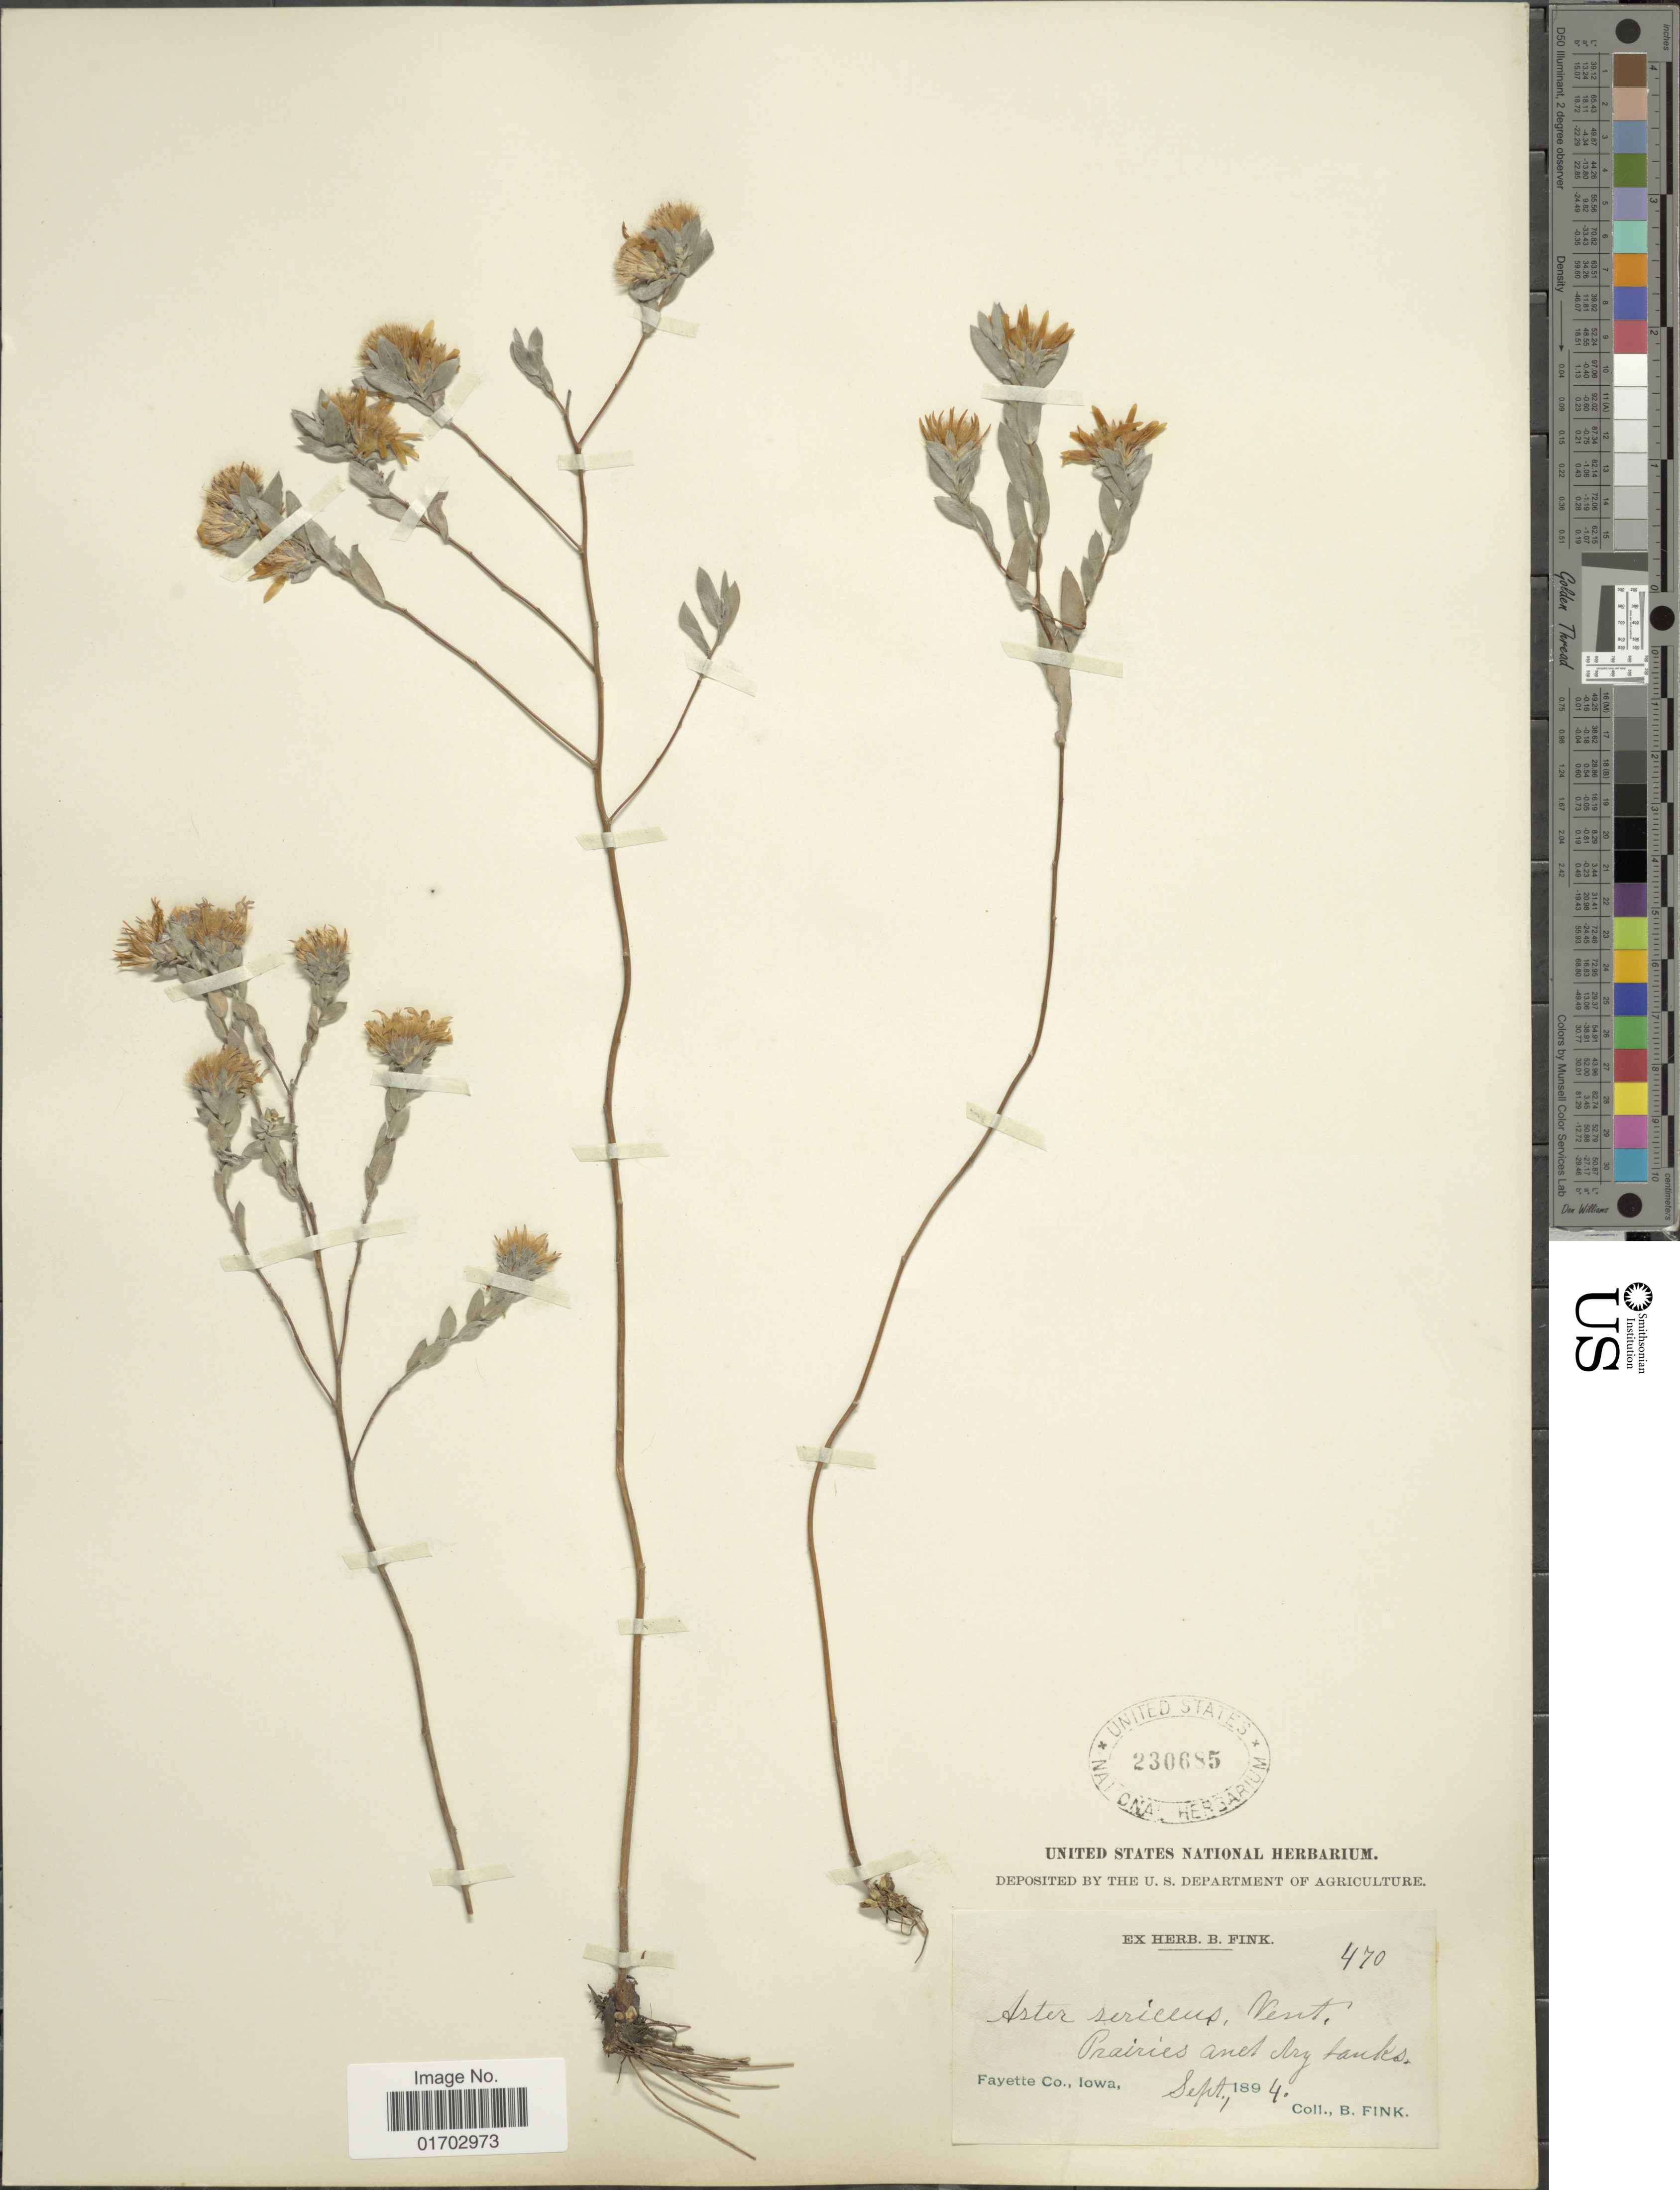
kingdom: Plantae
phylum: Tracheophyta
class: Magnoliopsida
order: Asterales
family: Asteraceae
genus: Symphyotrichum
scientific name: Symphyotrichum sericeum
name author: (Vent.) G.L. Nesom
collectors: B. Fink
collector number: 470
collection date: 1894-09-01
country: United States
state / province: Iowa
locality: Fayette Co.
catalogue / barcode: US 230685